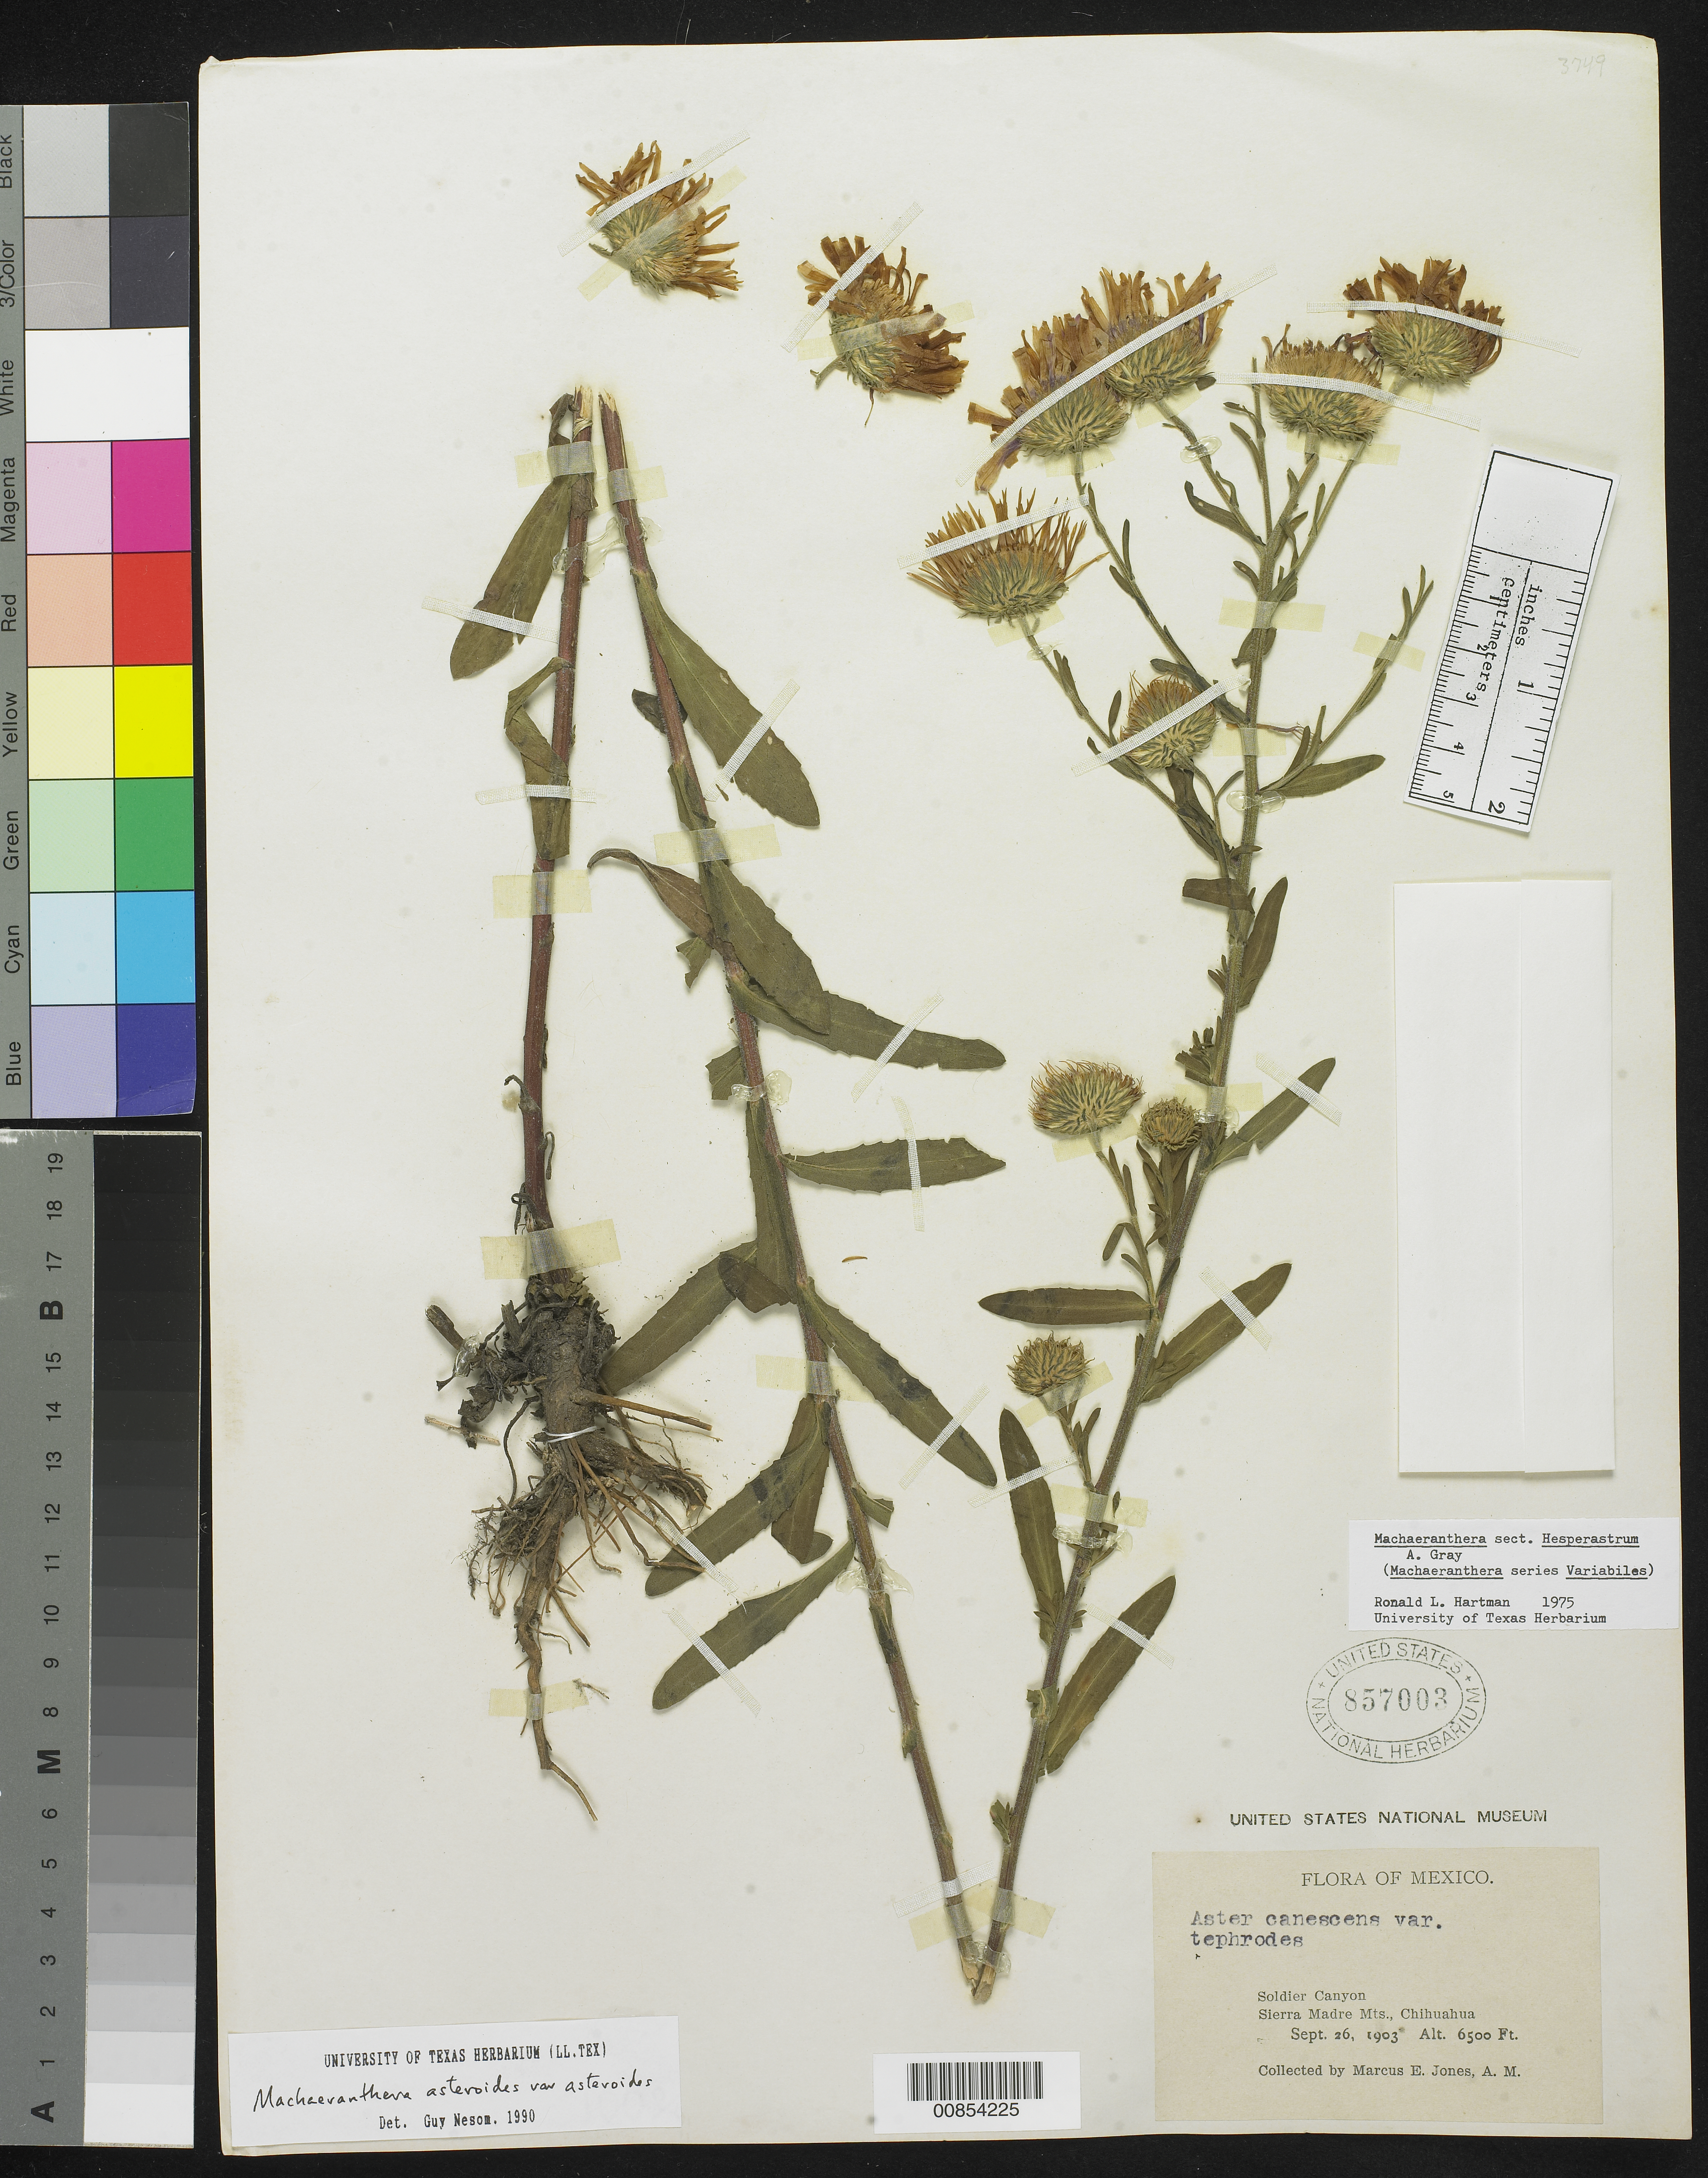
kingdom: Plantae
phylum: Tracheophyta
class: Magnoliopsida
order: Asterales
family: Asteraceae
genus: Machaeranthera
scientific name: Machaeranthera asteroides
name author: (Torr.) Greene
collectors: M. E. Jones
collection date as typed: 26 Sep 1903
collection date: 1903-09-26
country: Mexico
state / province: Chihuahua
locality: Soldier Canyon. Sierra Madre Mts., Chihuahua.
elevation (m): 1981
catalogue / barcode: US 857003